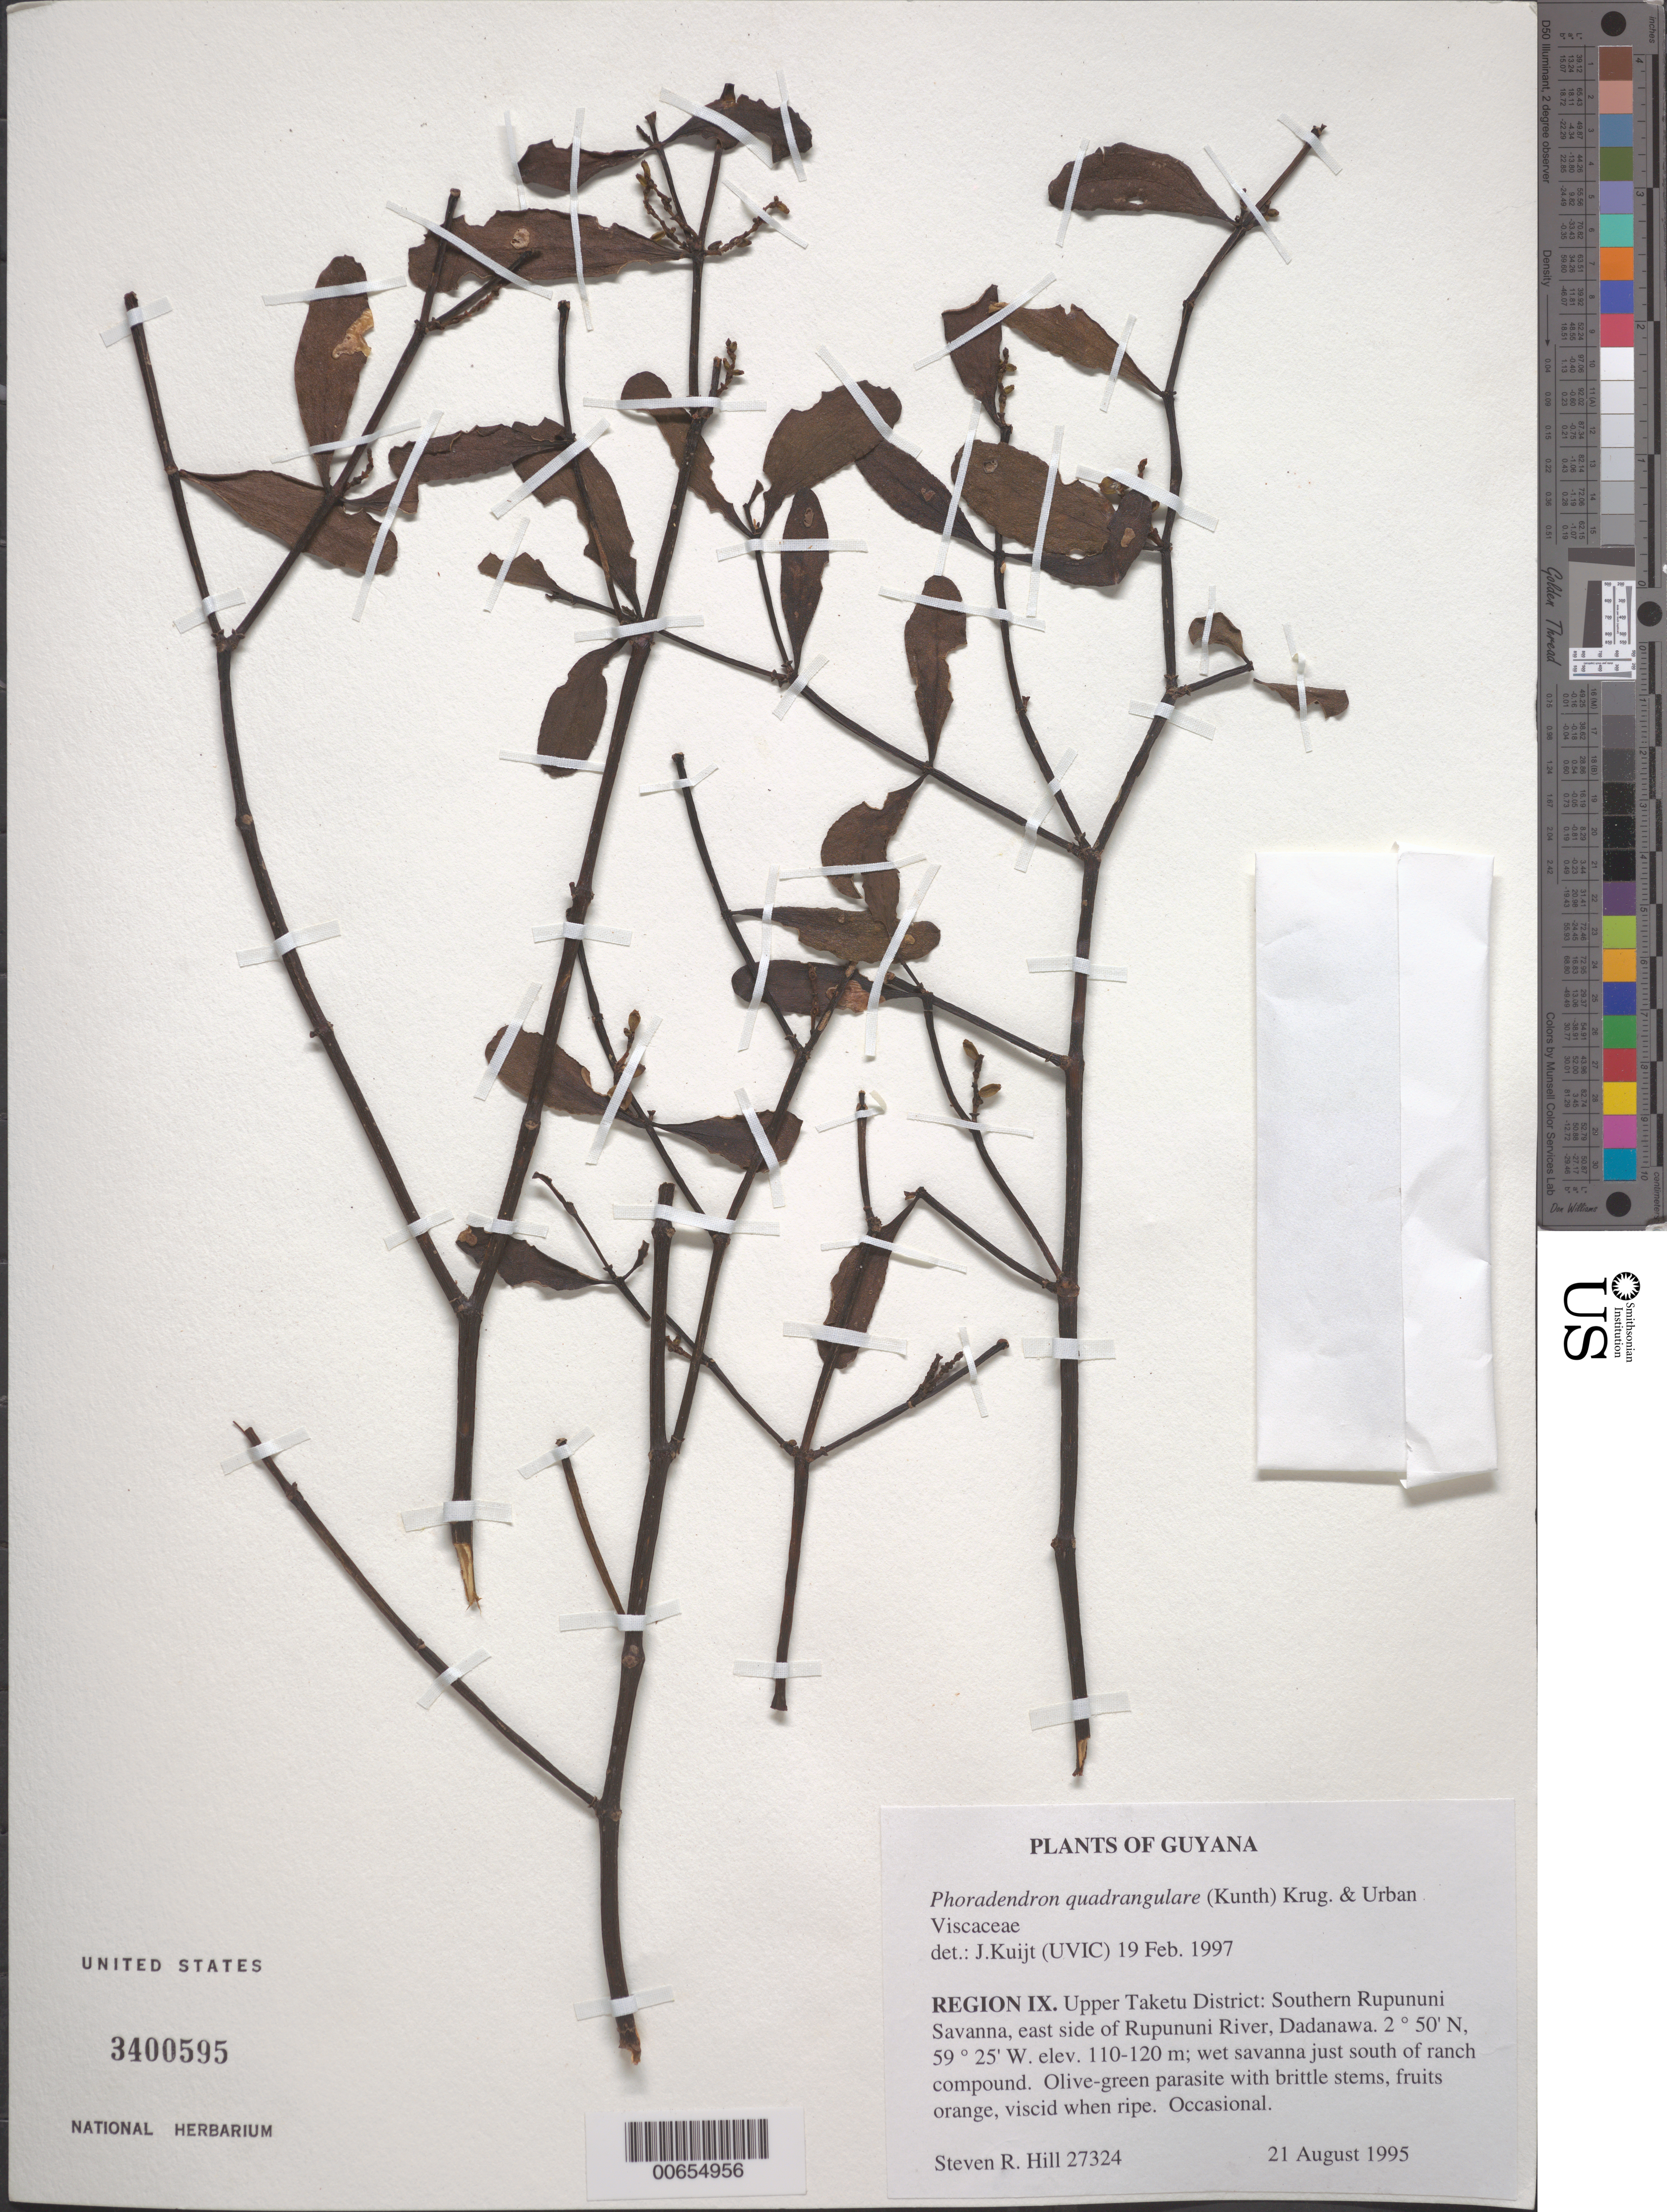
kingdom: Plantae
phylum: Tracheophyta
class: Magnoliopsida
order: Santalales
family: Viscaceae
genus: Phoradendron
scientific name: Phoradendron quadrangulare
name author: (Kunth) Griseb.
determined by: Kuijt, Job, (CANADA)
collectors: S. R. Hill, C. N. Horn & J. H. Wiersema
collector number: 27324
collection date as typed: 21-Aug-95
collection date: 1995-08-21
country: Guyana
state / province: U. Takutu-U. Essequibo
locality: Dadanawa, southern Rupununi Savanna, E side of Rupununi R.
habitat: Wet savanna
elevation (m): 110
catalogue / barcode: US 3400595